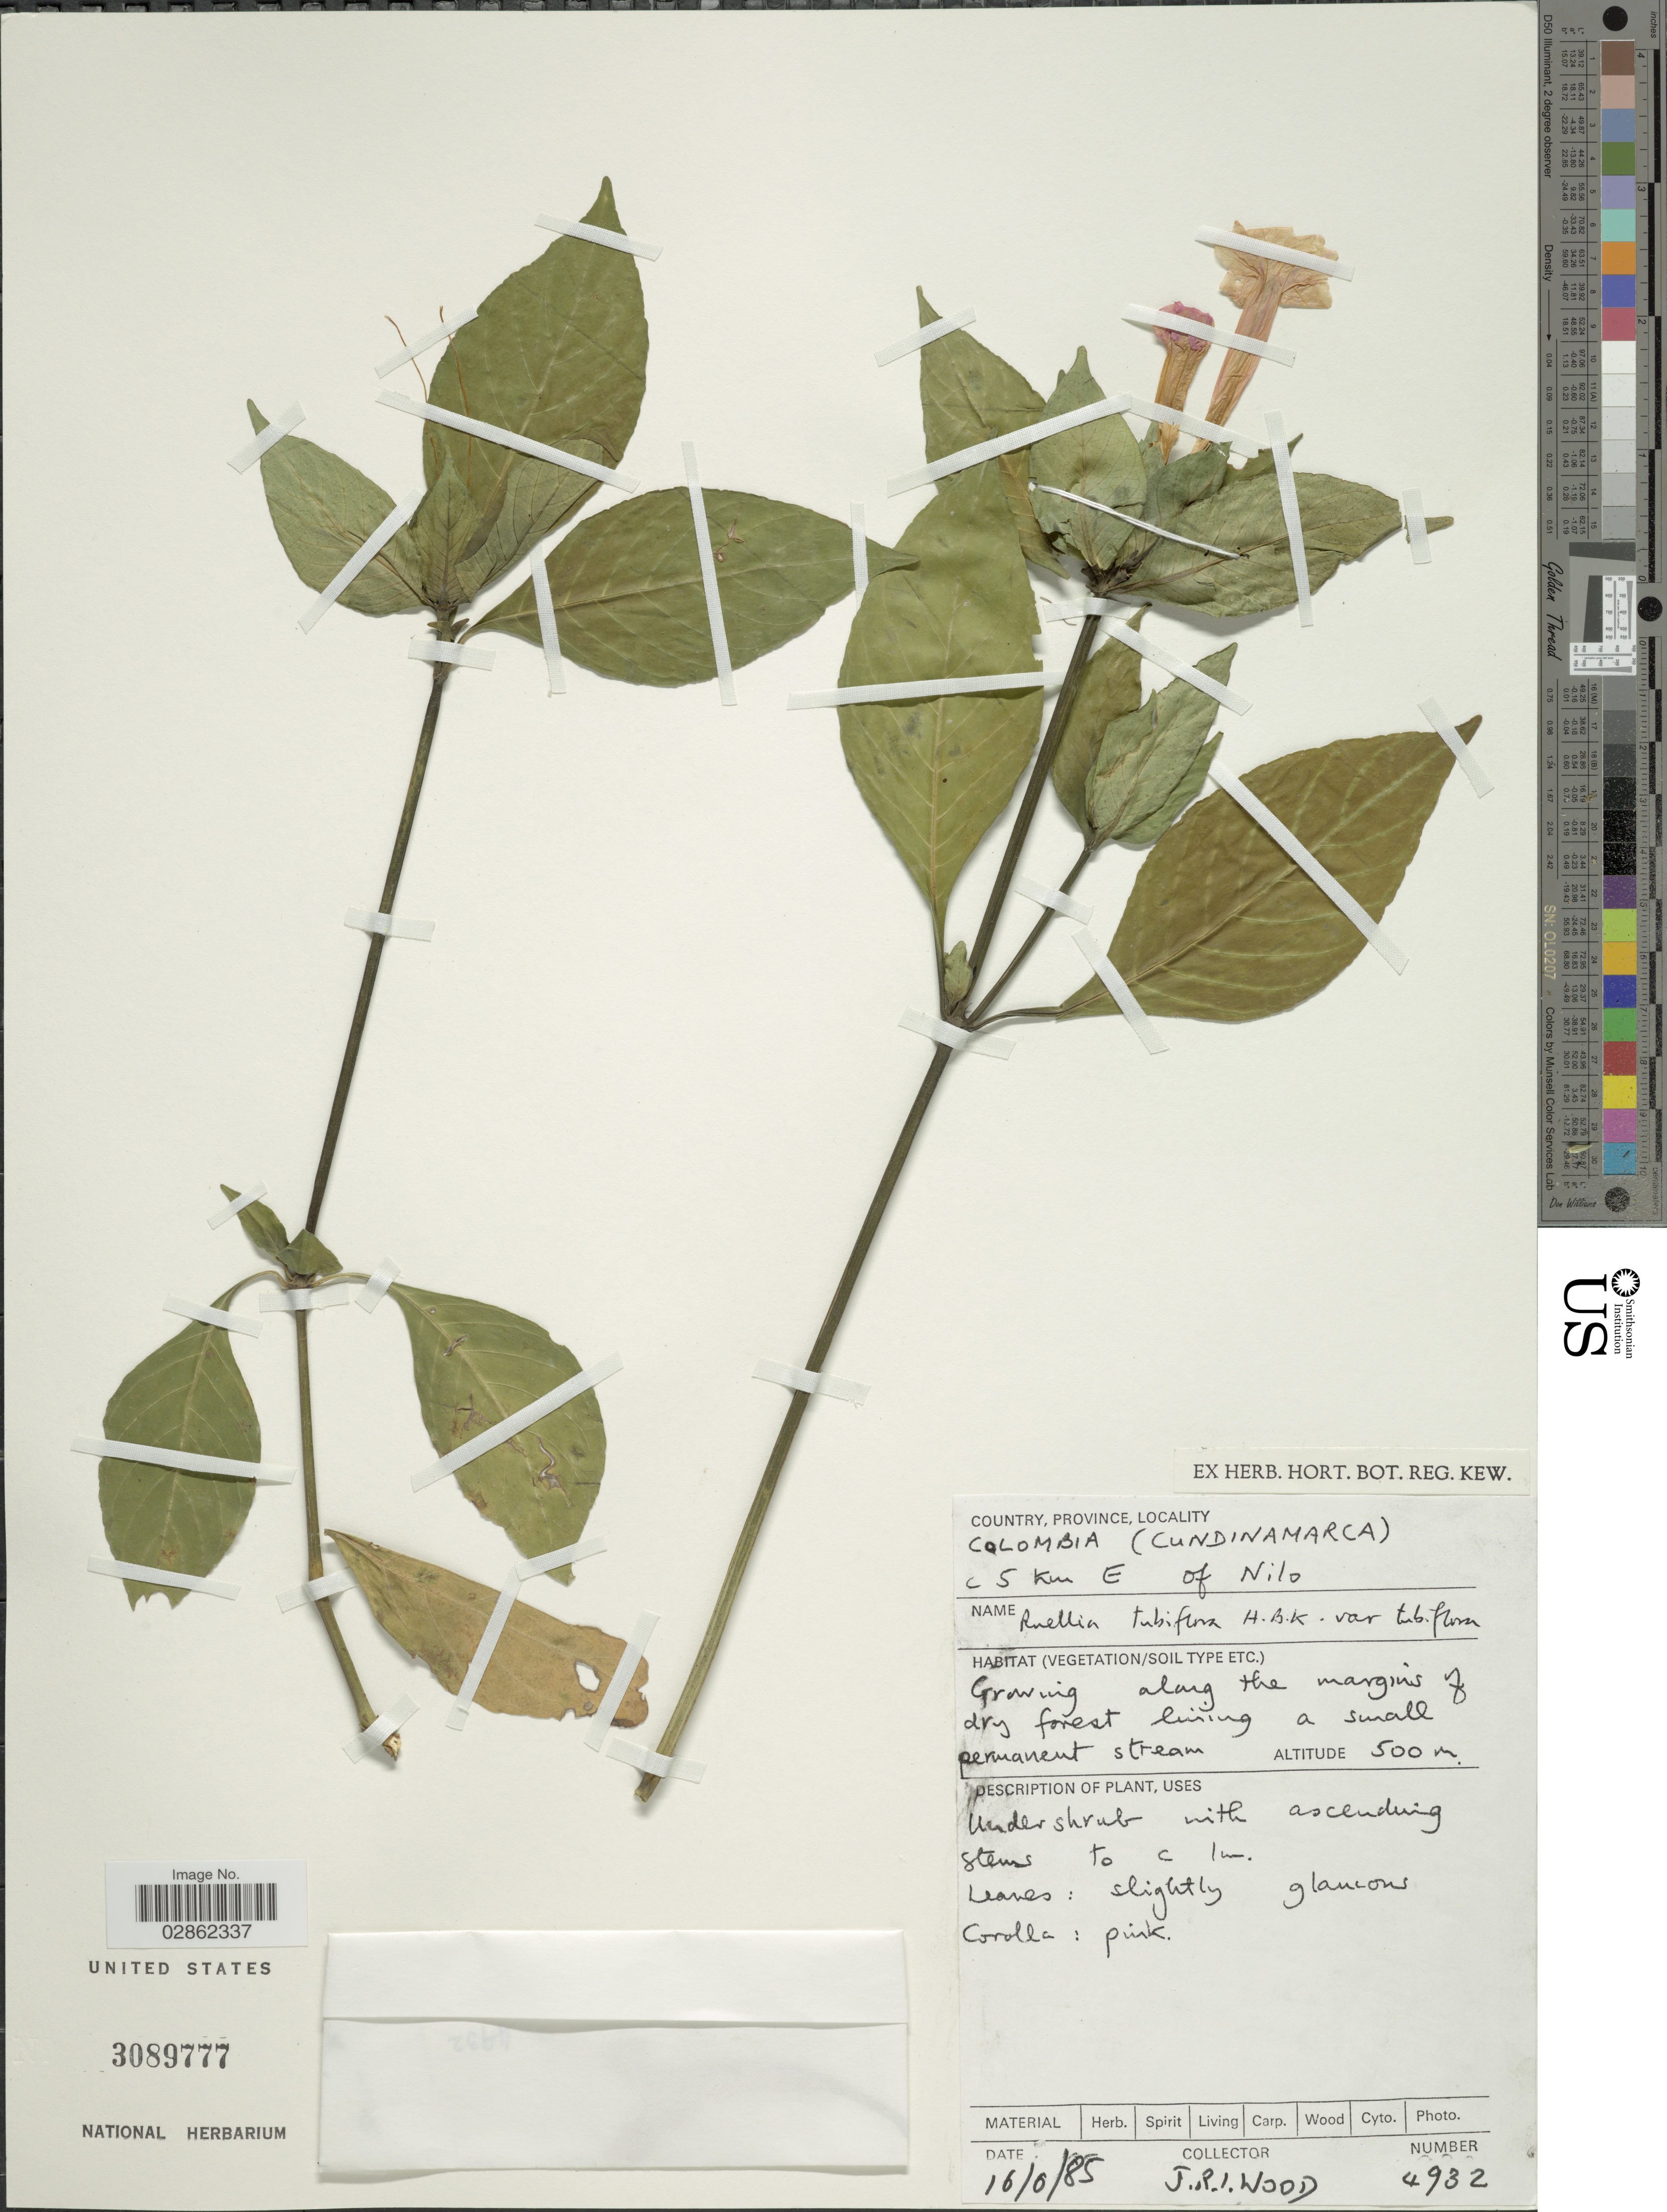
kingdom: Plantae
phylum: Tracheophyta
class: Magnoliopsida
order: Lamiales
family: Acanthaceae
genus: Ruellia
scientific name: Ruellia tubiflora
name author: Kunth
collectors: J. R. I. Wood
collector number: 4932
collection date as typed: Transcribed d/m/y: 16/6/85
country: Colombia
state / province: Cundinamarca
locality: C 5 km E of Nilo.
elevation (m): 500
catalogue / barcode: US 3089777